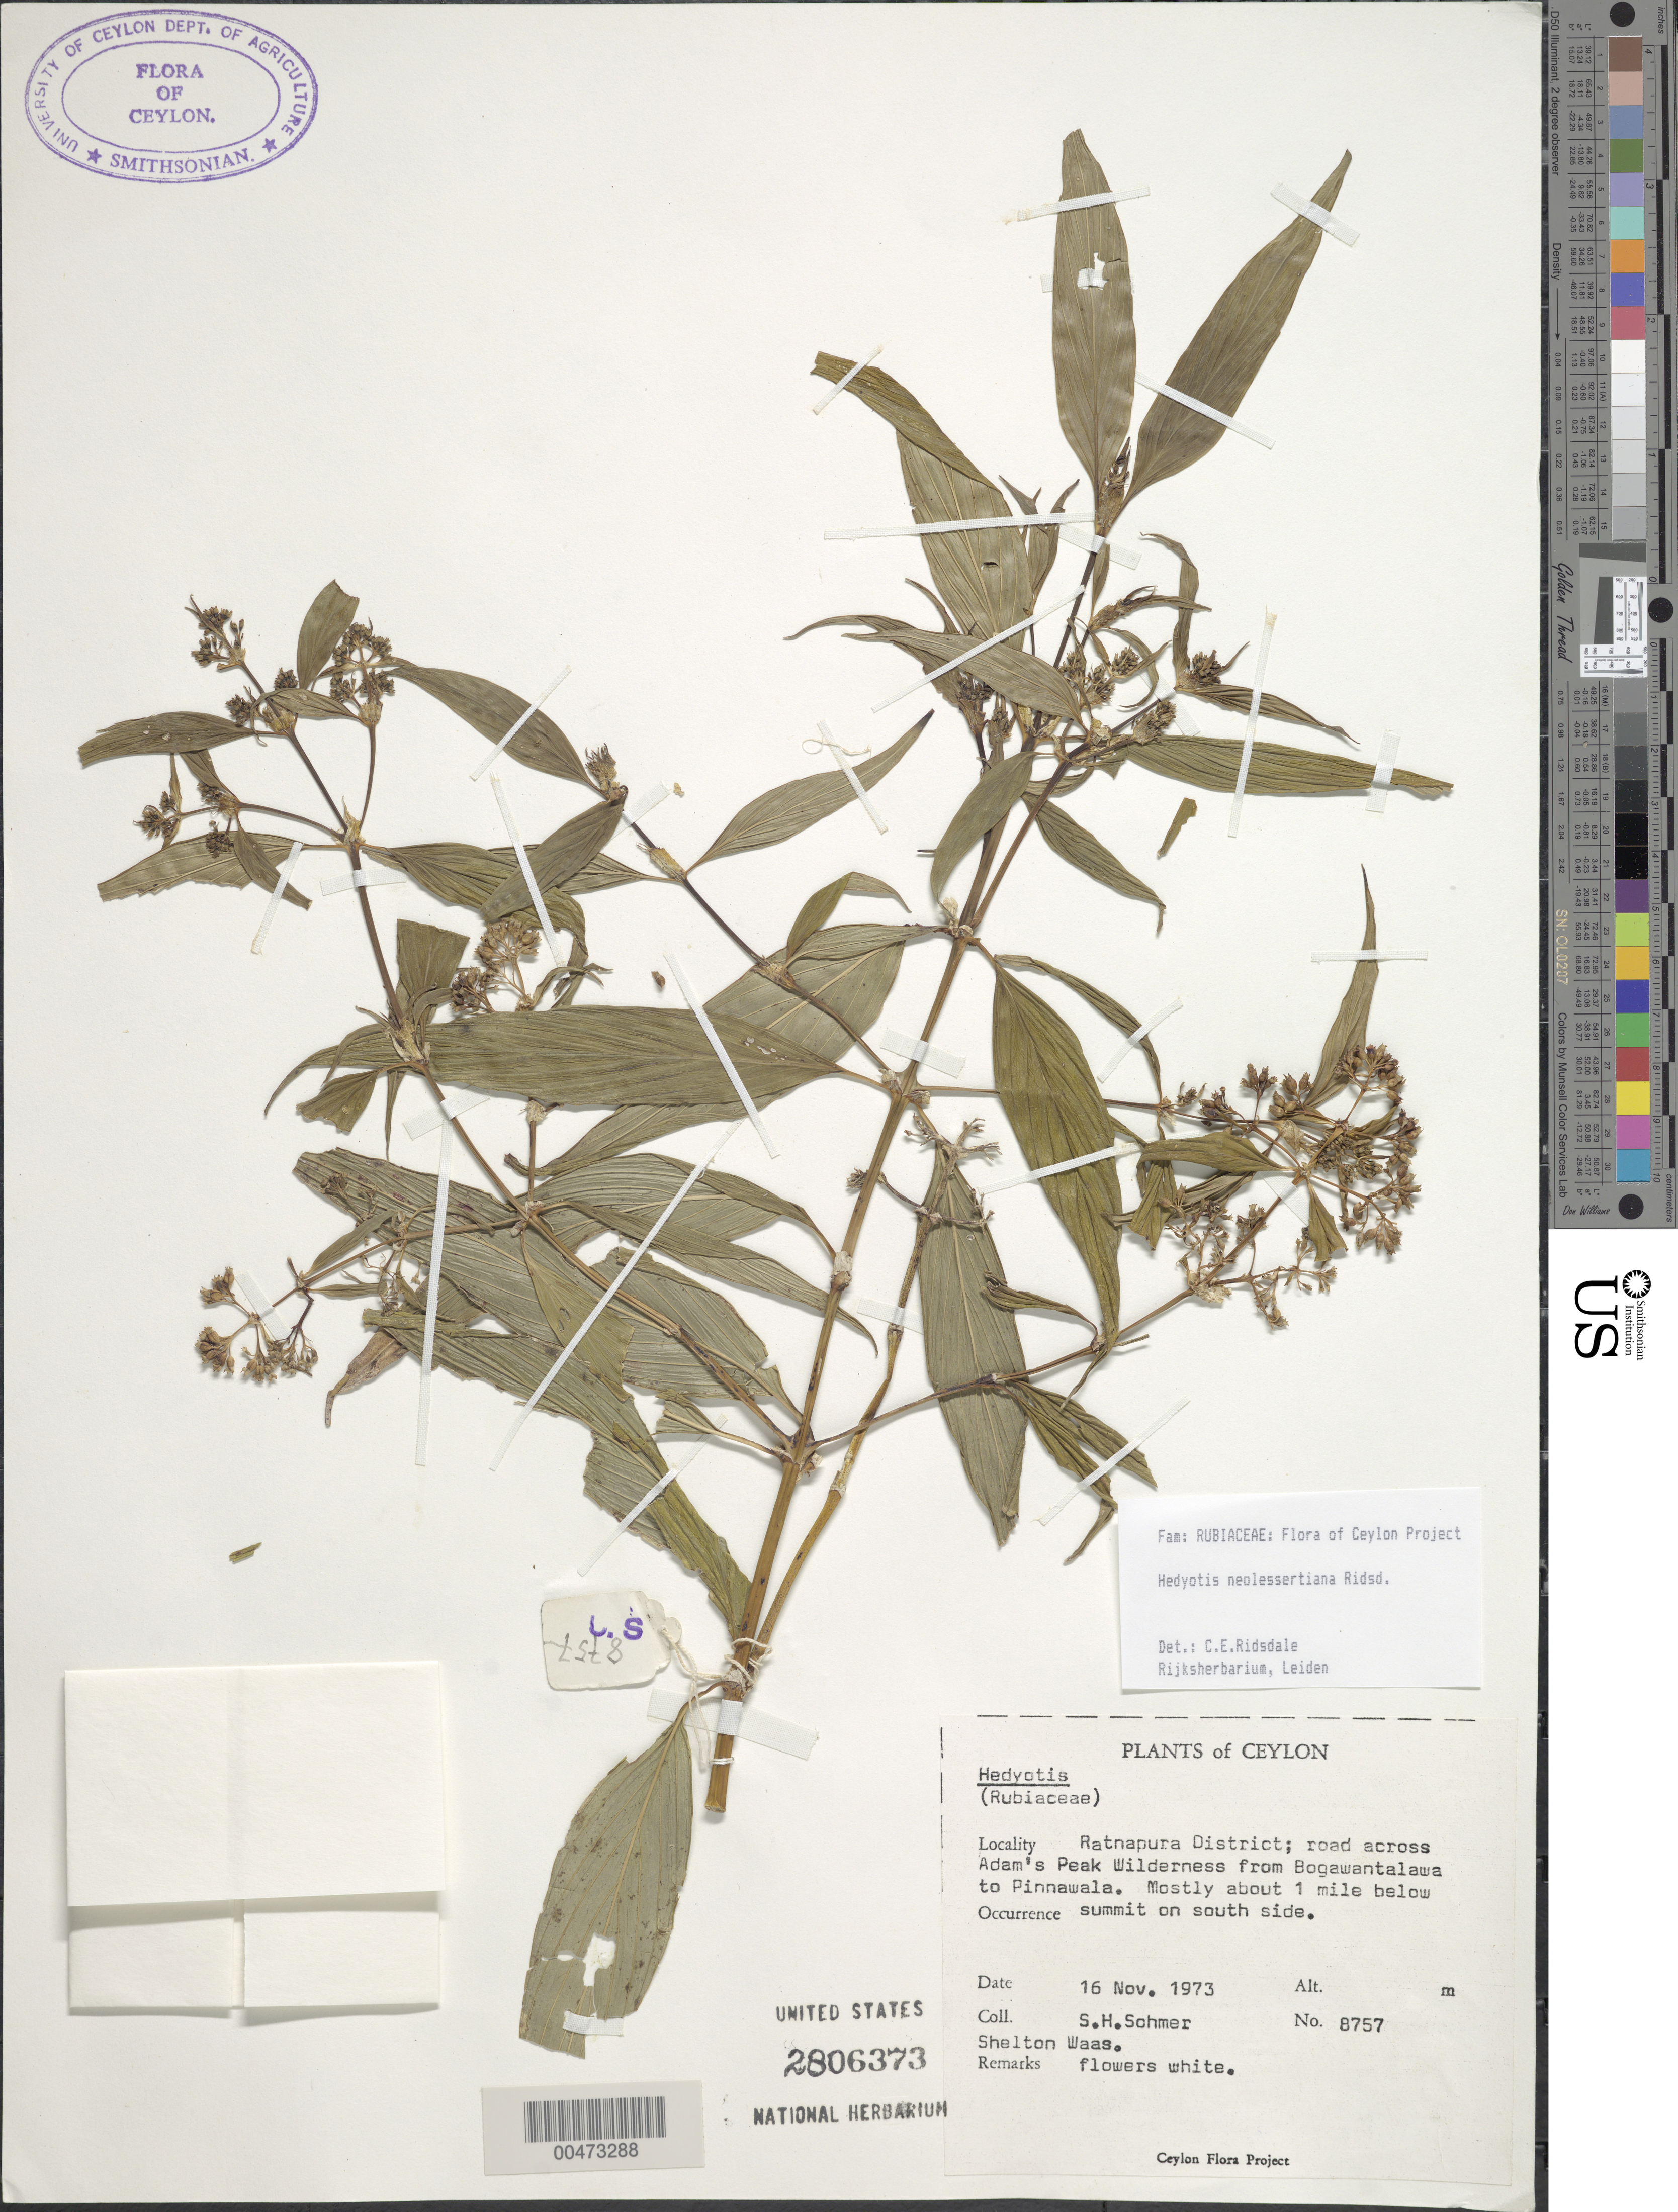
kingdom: Plantae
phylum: Tracheophyta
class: Magnoliopsida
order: Gentianales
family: Rubiaceae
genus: Hedyotis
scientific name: Hedyotis neolessertiana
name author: Ridsdale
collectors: S. H. Sohmer & S. Waas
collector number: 8757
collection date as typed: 16 Nov 1973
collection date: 1973-11-16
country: Sri Lanka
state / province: Sabaragamuwa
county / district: Ratnapura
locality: rd across Adam's Peak Wilderness from Bogawantalawa to Pinnawala, mostly about 1 mi below summit on S side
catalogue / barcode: US 2806373